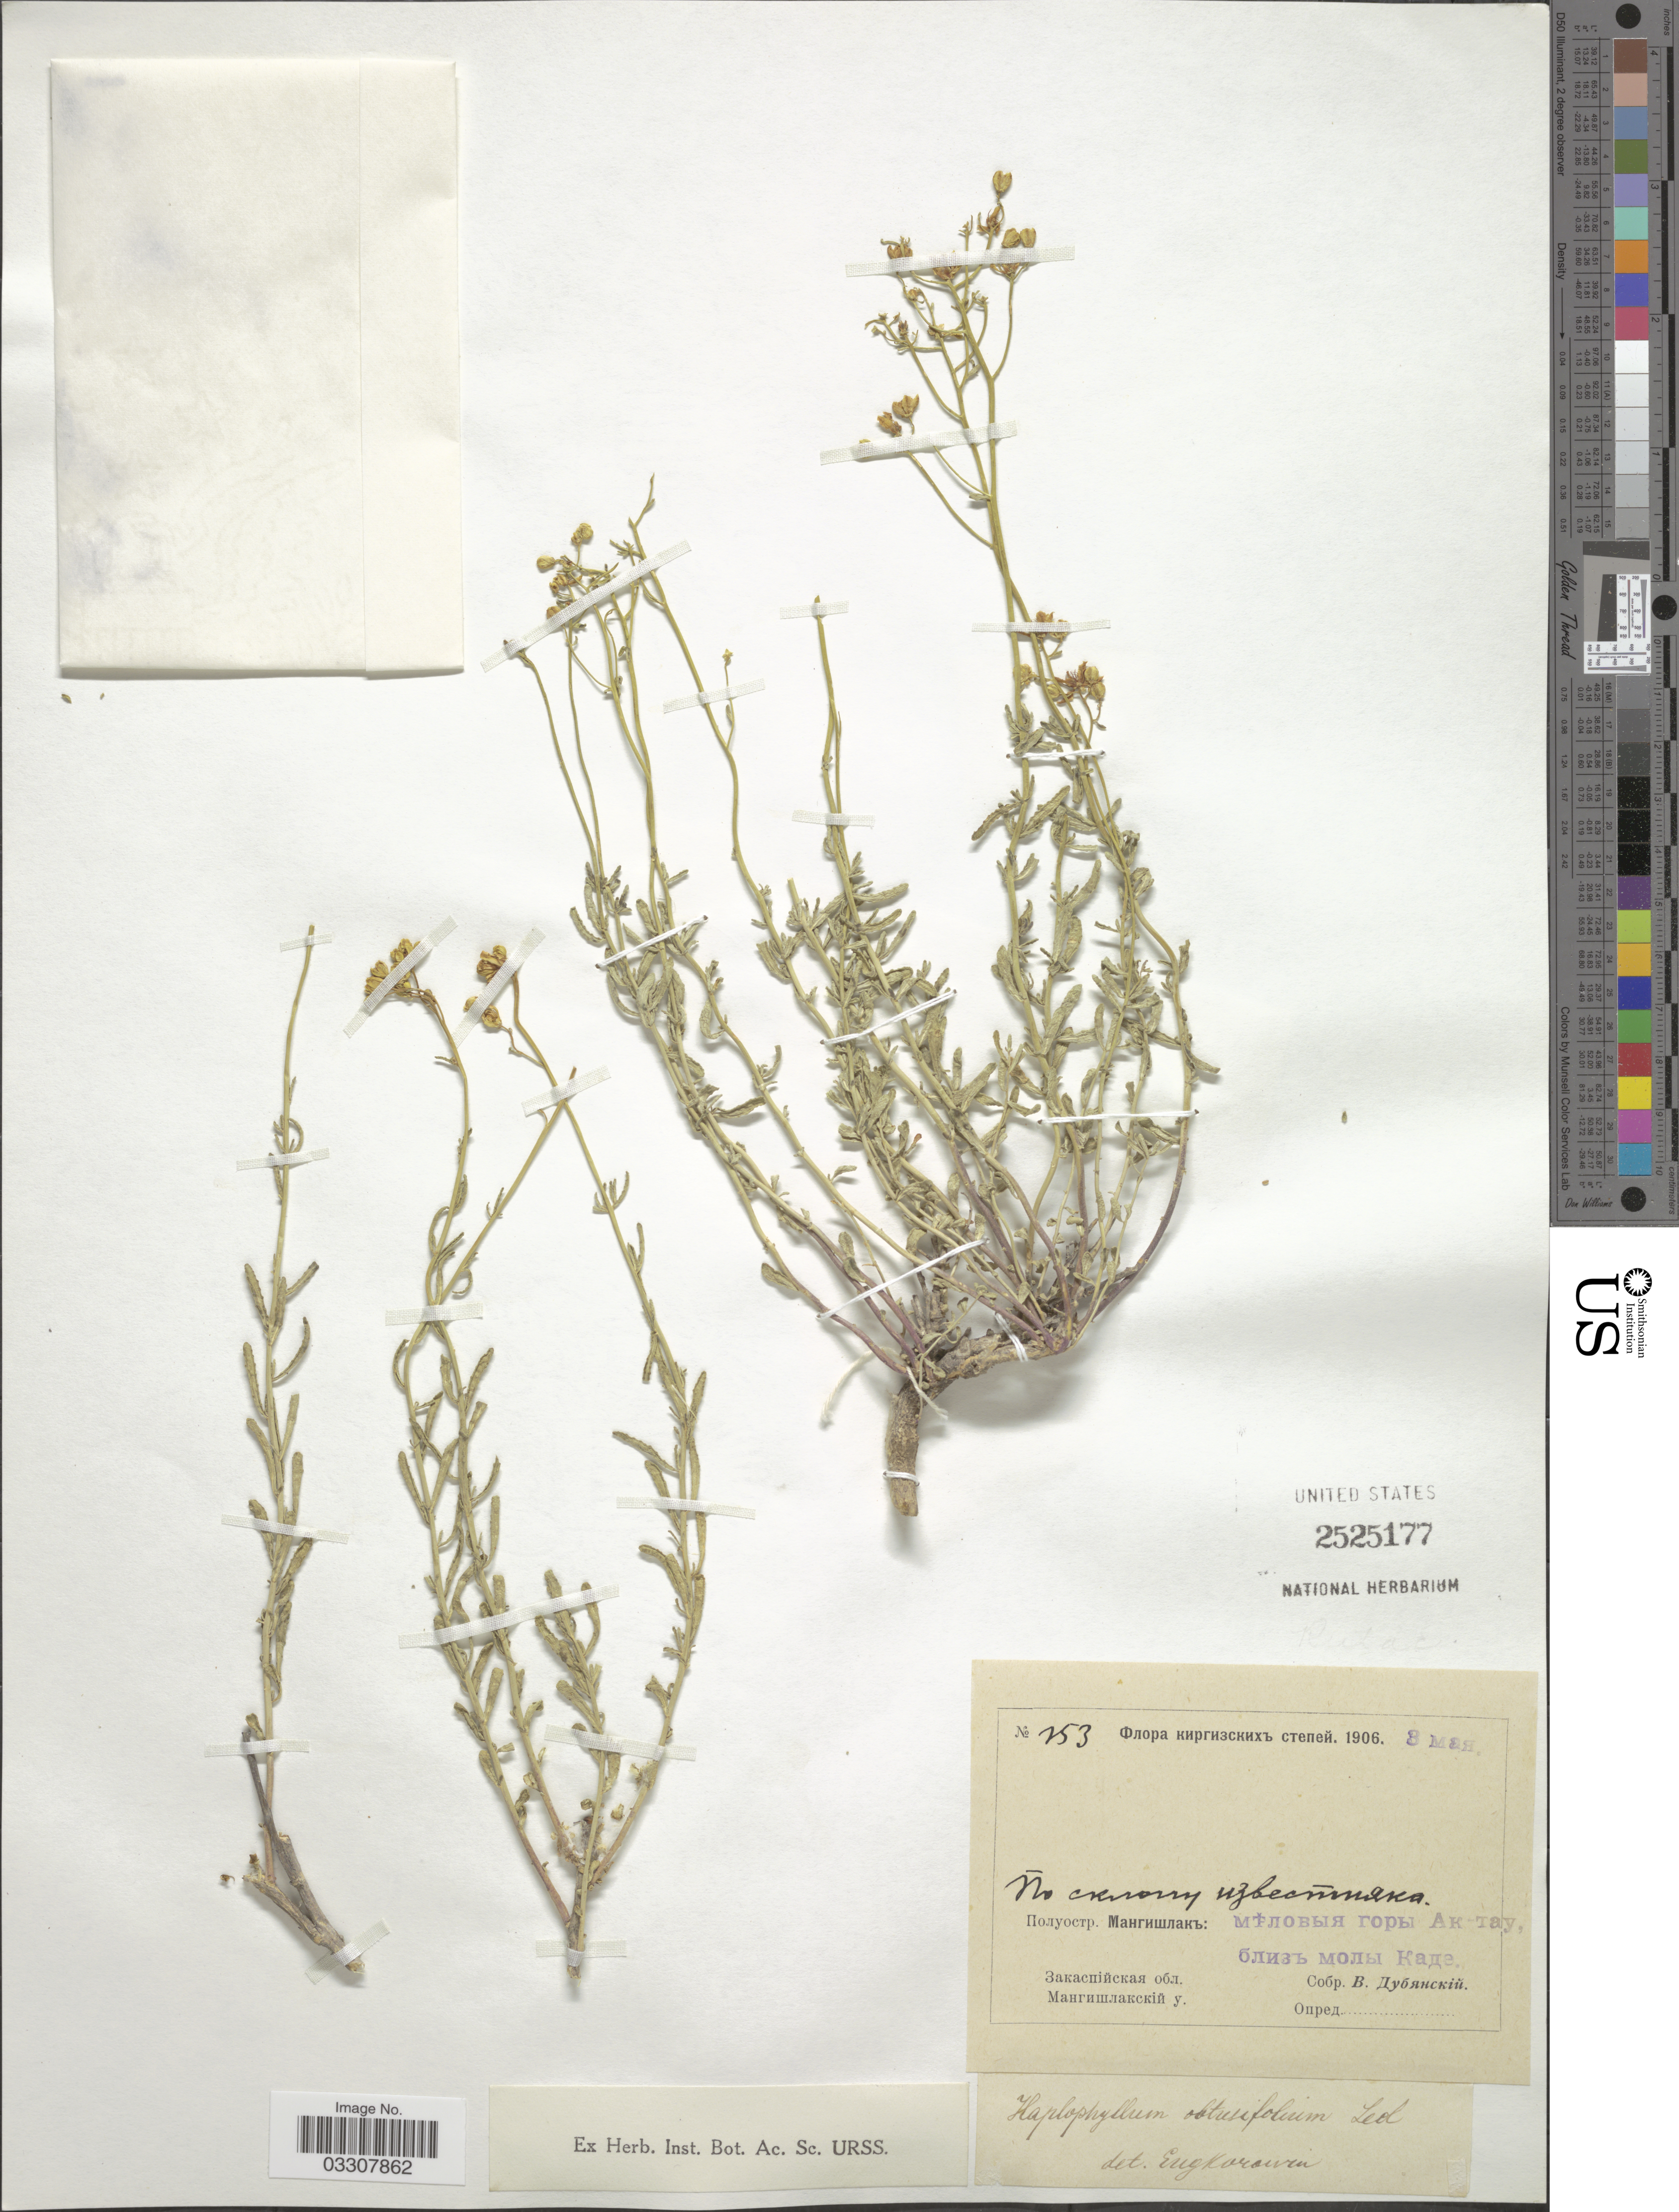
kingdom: Plantae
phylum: Tracheophyta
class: Magnoliopsida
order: Sapindales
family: Rutaceae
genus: Haplophyllum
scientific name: Haplophyllum obtusifolium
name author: (Ledeb.) Ledeb.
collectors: V. Dubyanskiy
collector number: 253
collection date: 1906-05-08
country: Kazakhstan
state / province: Mangghystau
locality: Mangishlak Peninsula, Aktau mountains.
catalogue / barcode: US 2525177